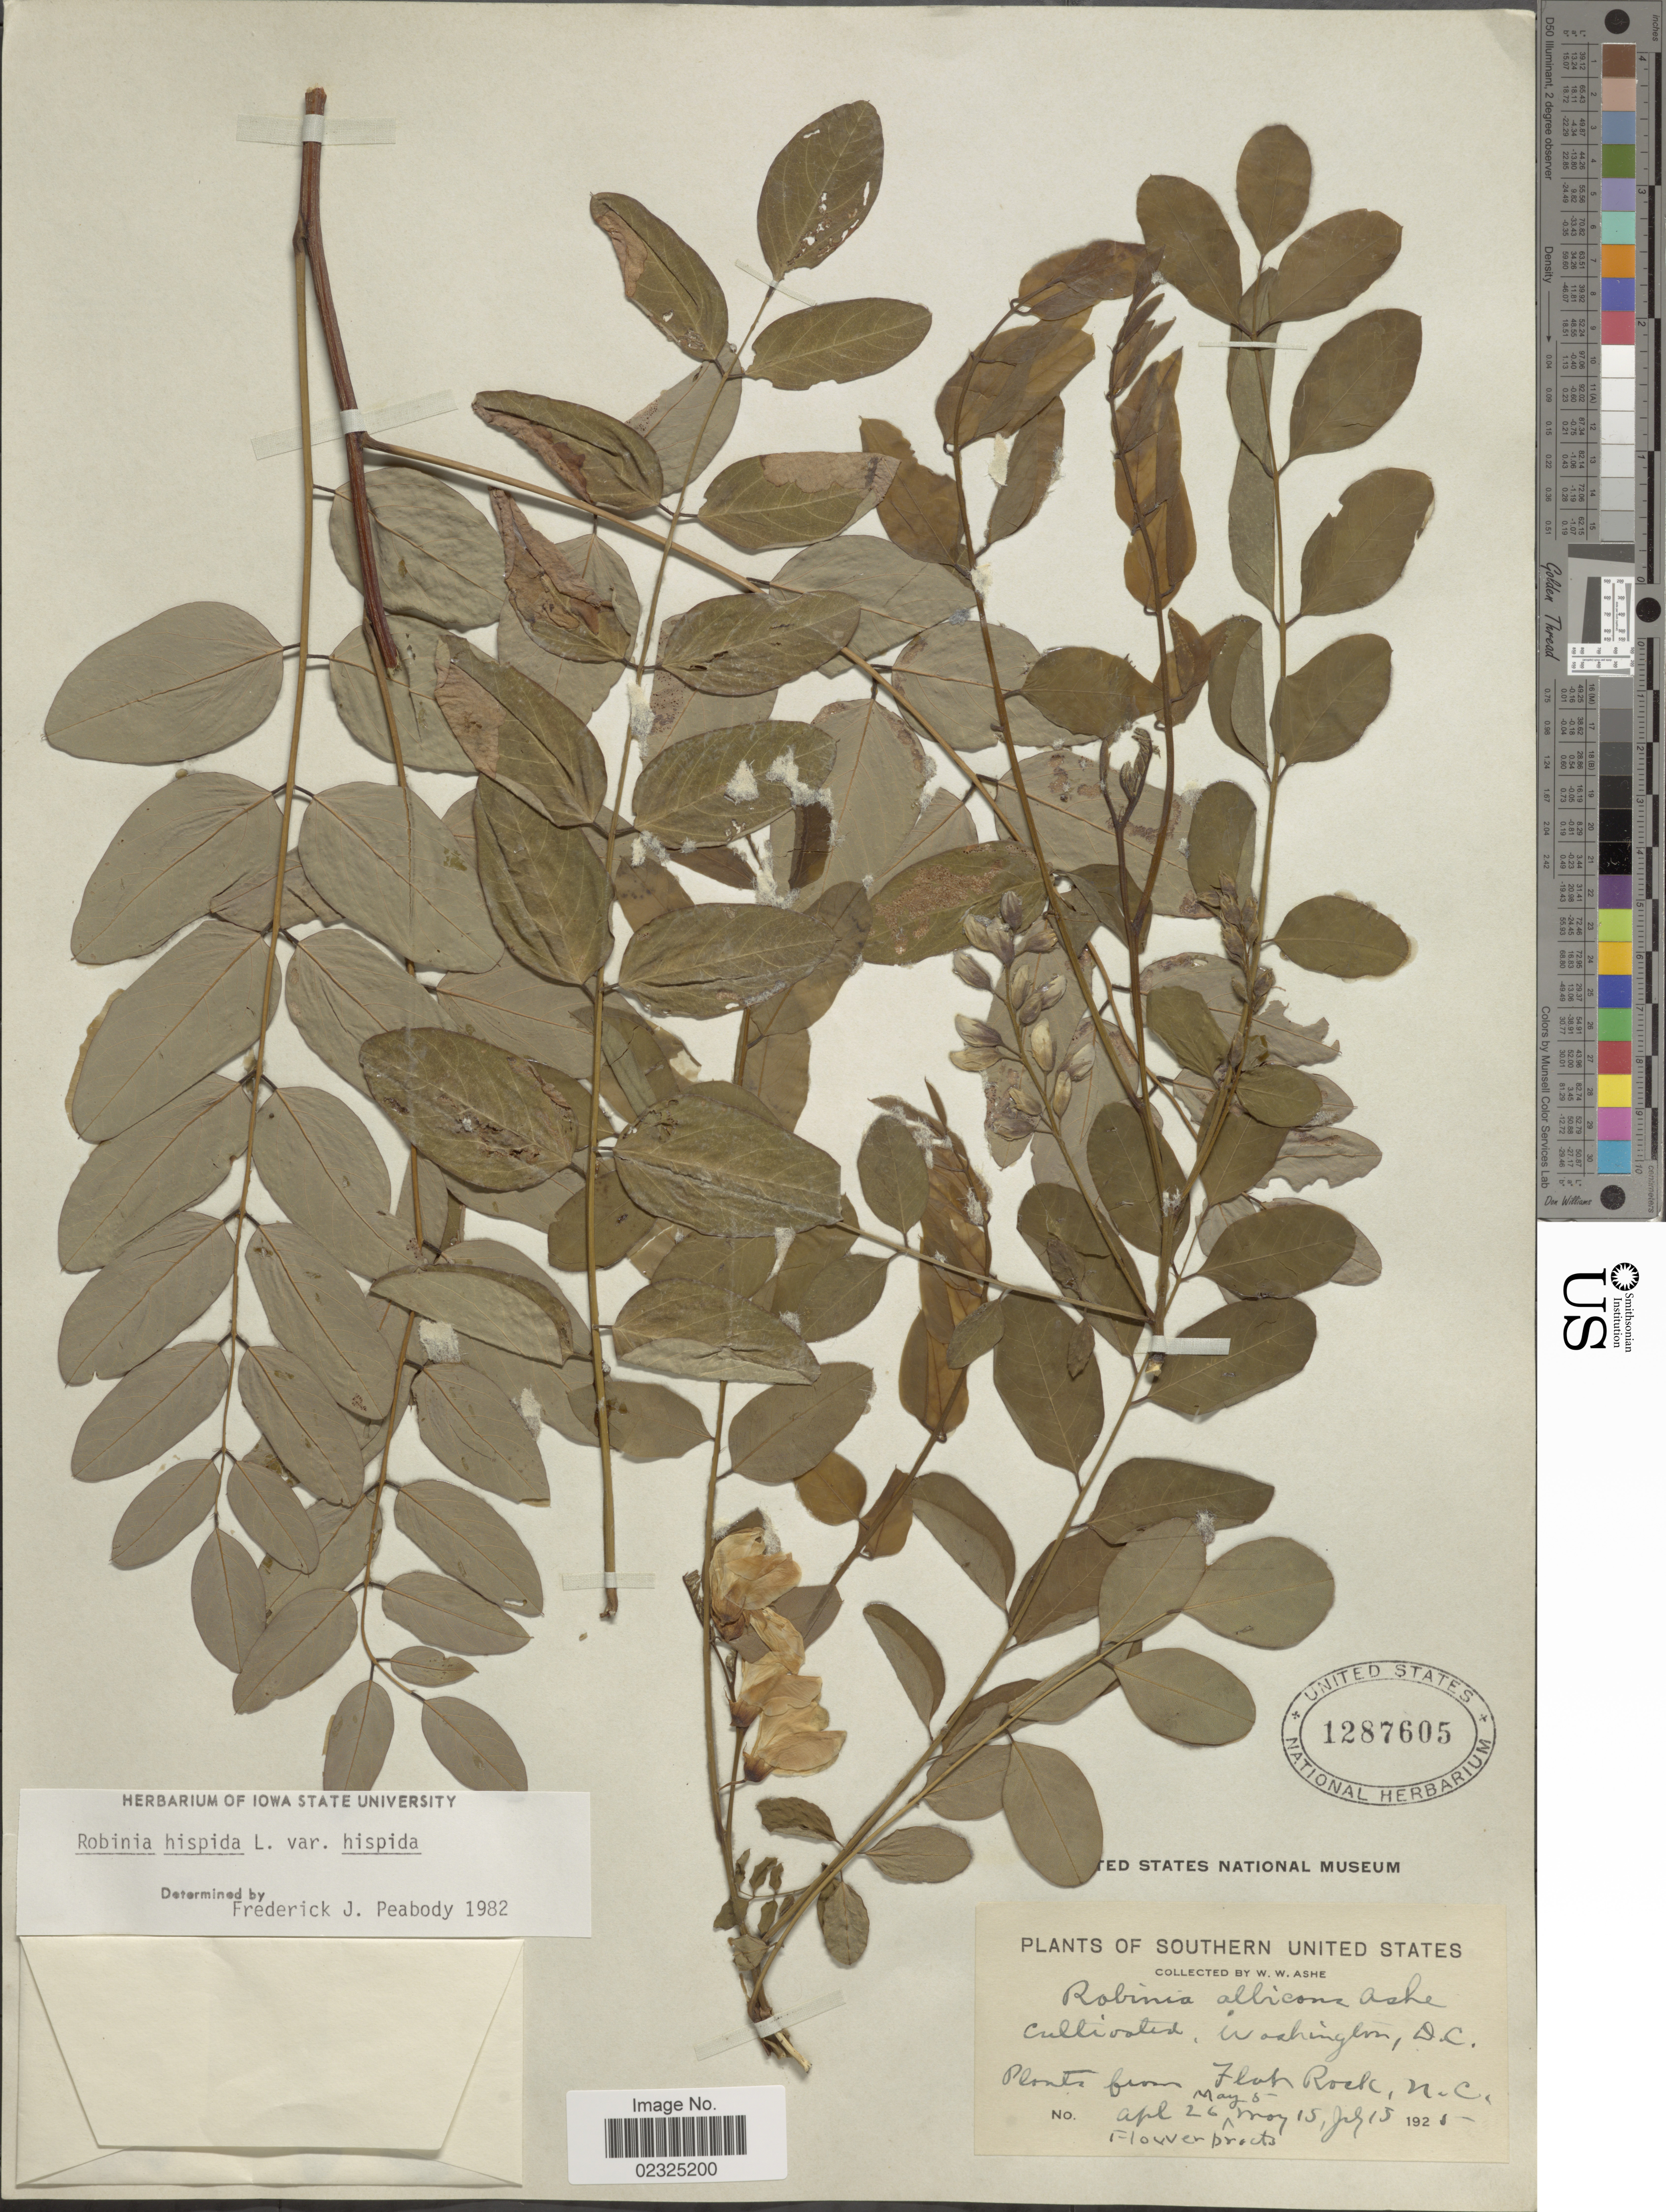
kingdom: Plantae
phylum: Tracheophyta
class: Magnoliopsida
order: Fabales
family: Fabaceae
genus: Robinia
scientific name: Robinia hispida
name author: L.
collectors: W. W. Ashe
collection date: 1925-04-26/1925-07-15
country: United States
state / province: District of Columbia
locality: Cultivated, washington, D.C.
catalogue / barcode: US 1287605